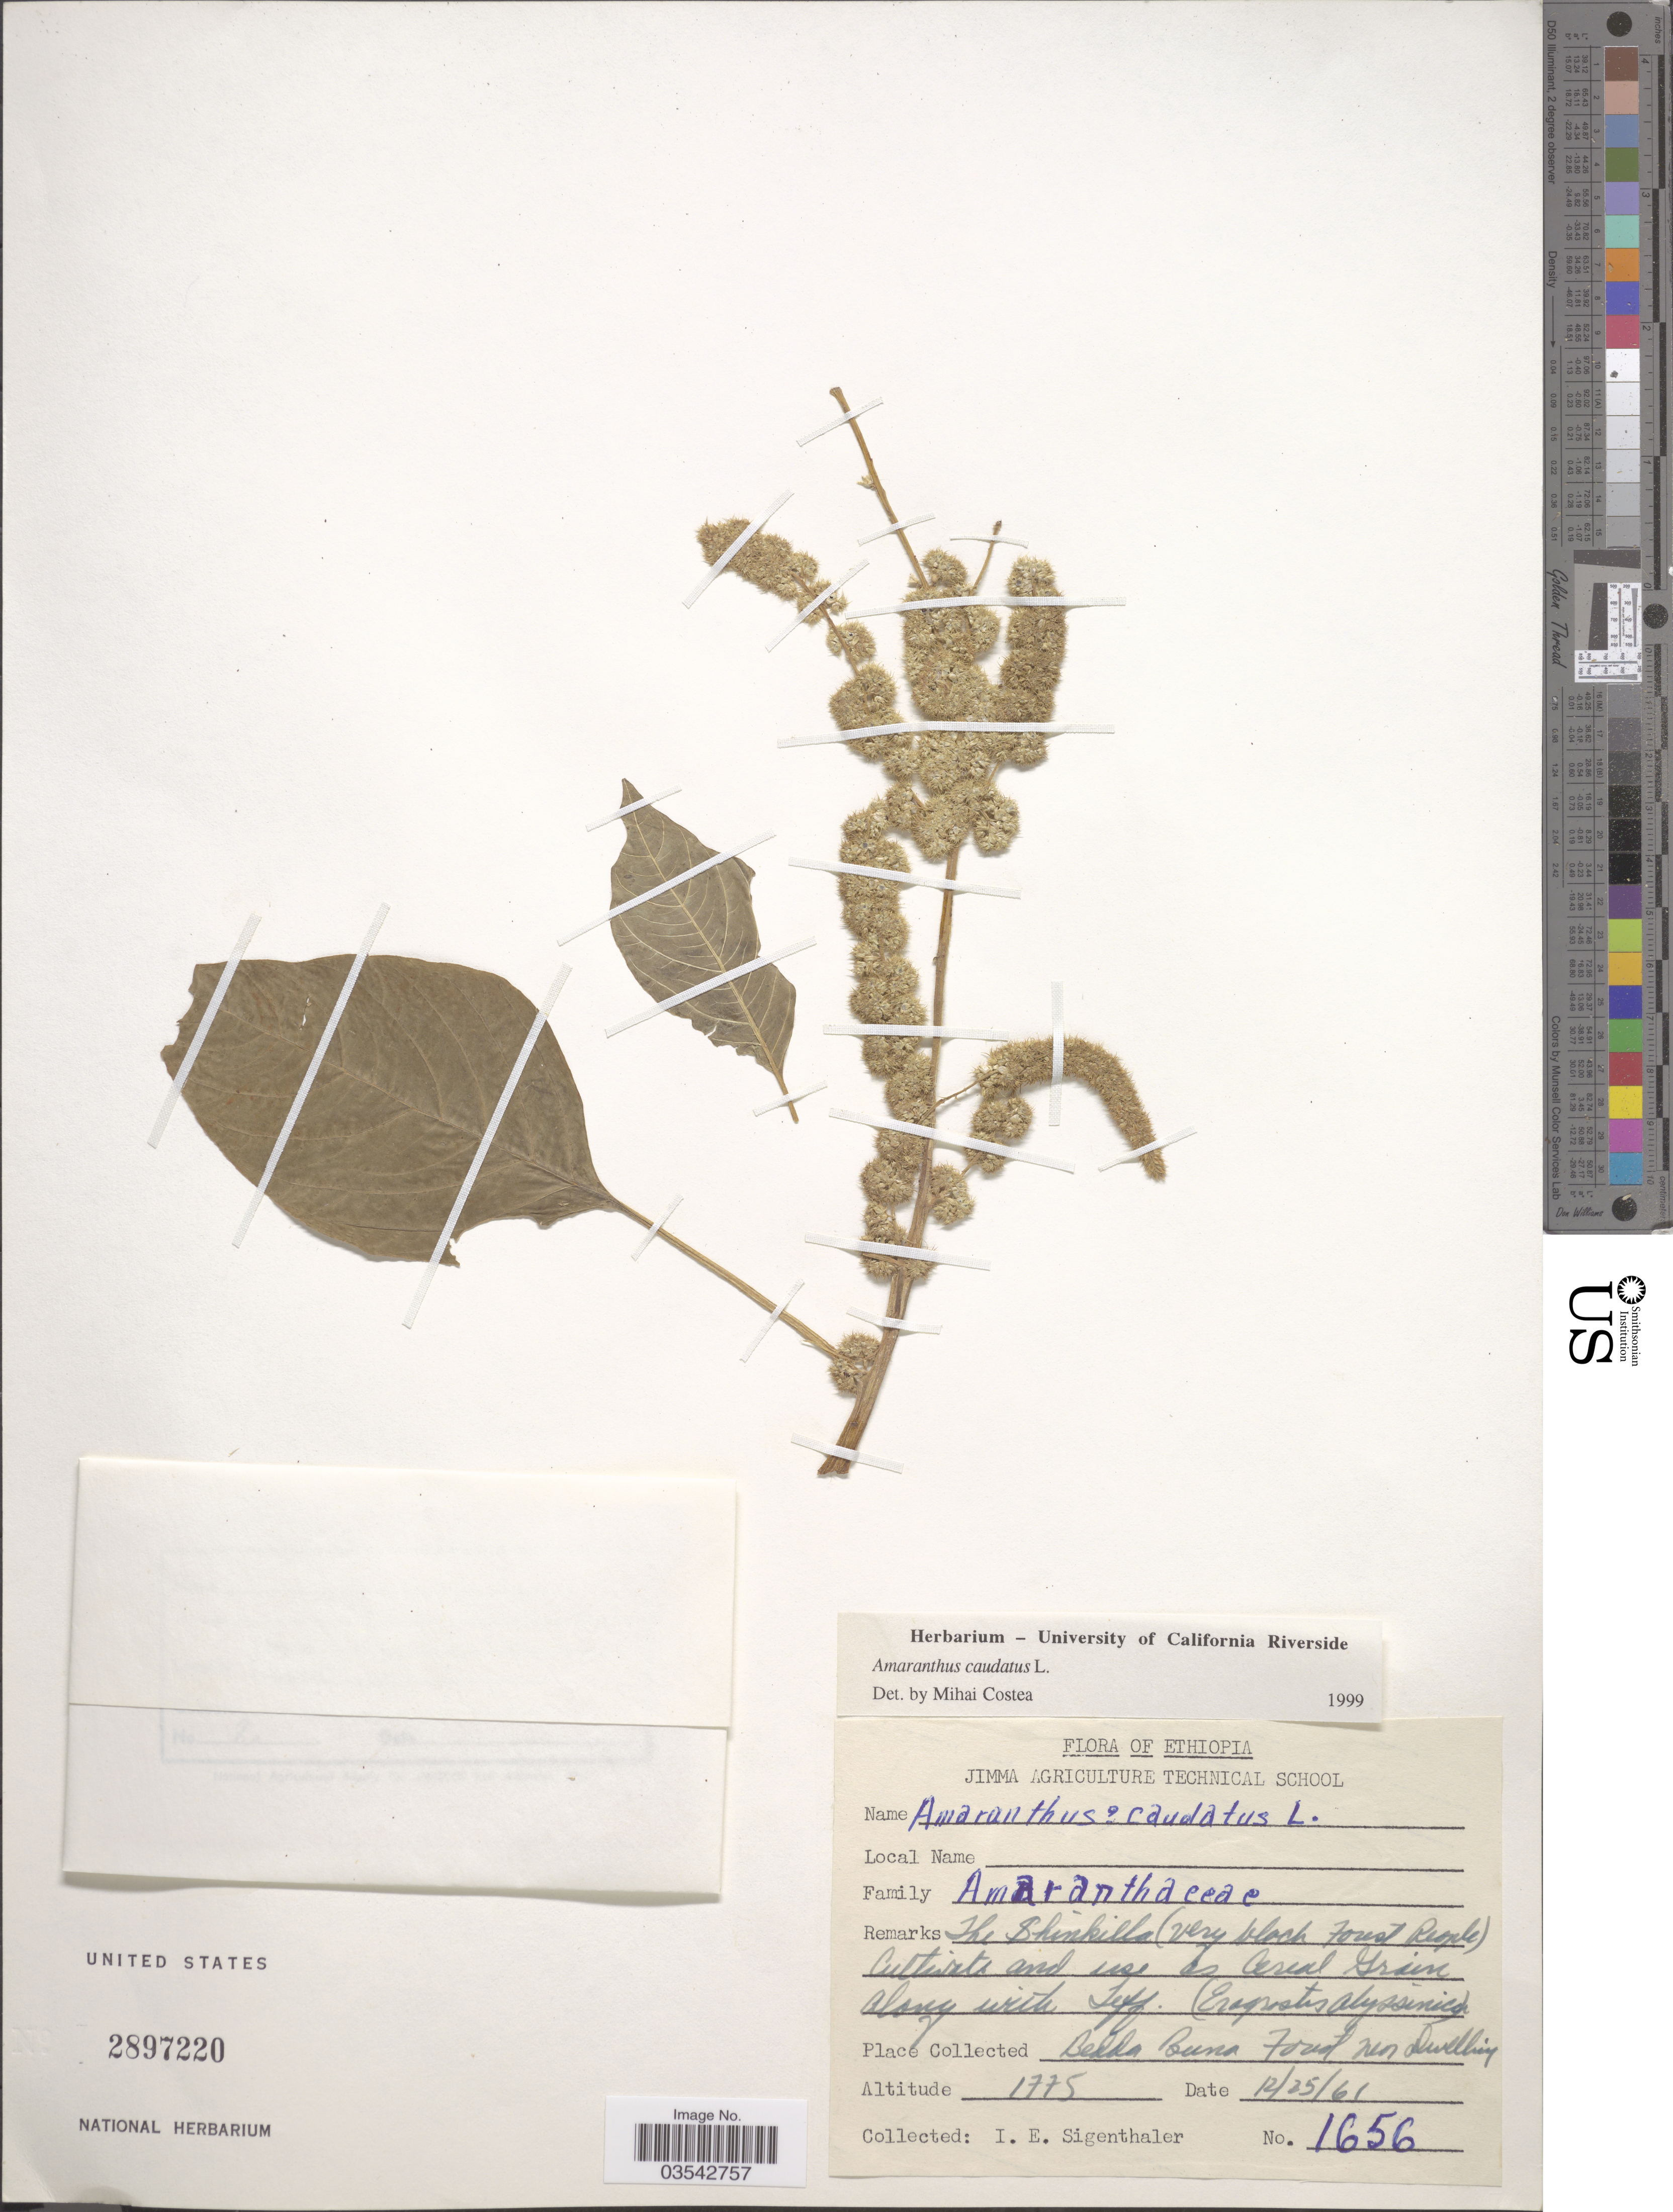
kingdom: Plantae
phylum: Tracheophyta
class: Magnoliopsida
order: Caryophyllales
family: Amaranthaceae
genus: Amaranthus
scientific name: Amaranthus caudatus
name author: L.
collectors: I. Sigenthaler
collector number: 1656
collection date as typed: Transcribed d/m/y: 25/12/61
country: Ethiopia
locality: Bedda [interpreted] Buna Forest near Dwelling.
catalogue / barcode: US 2897220